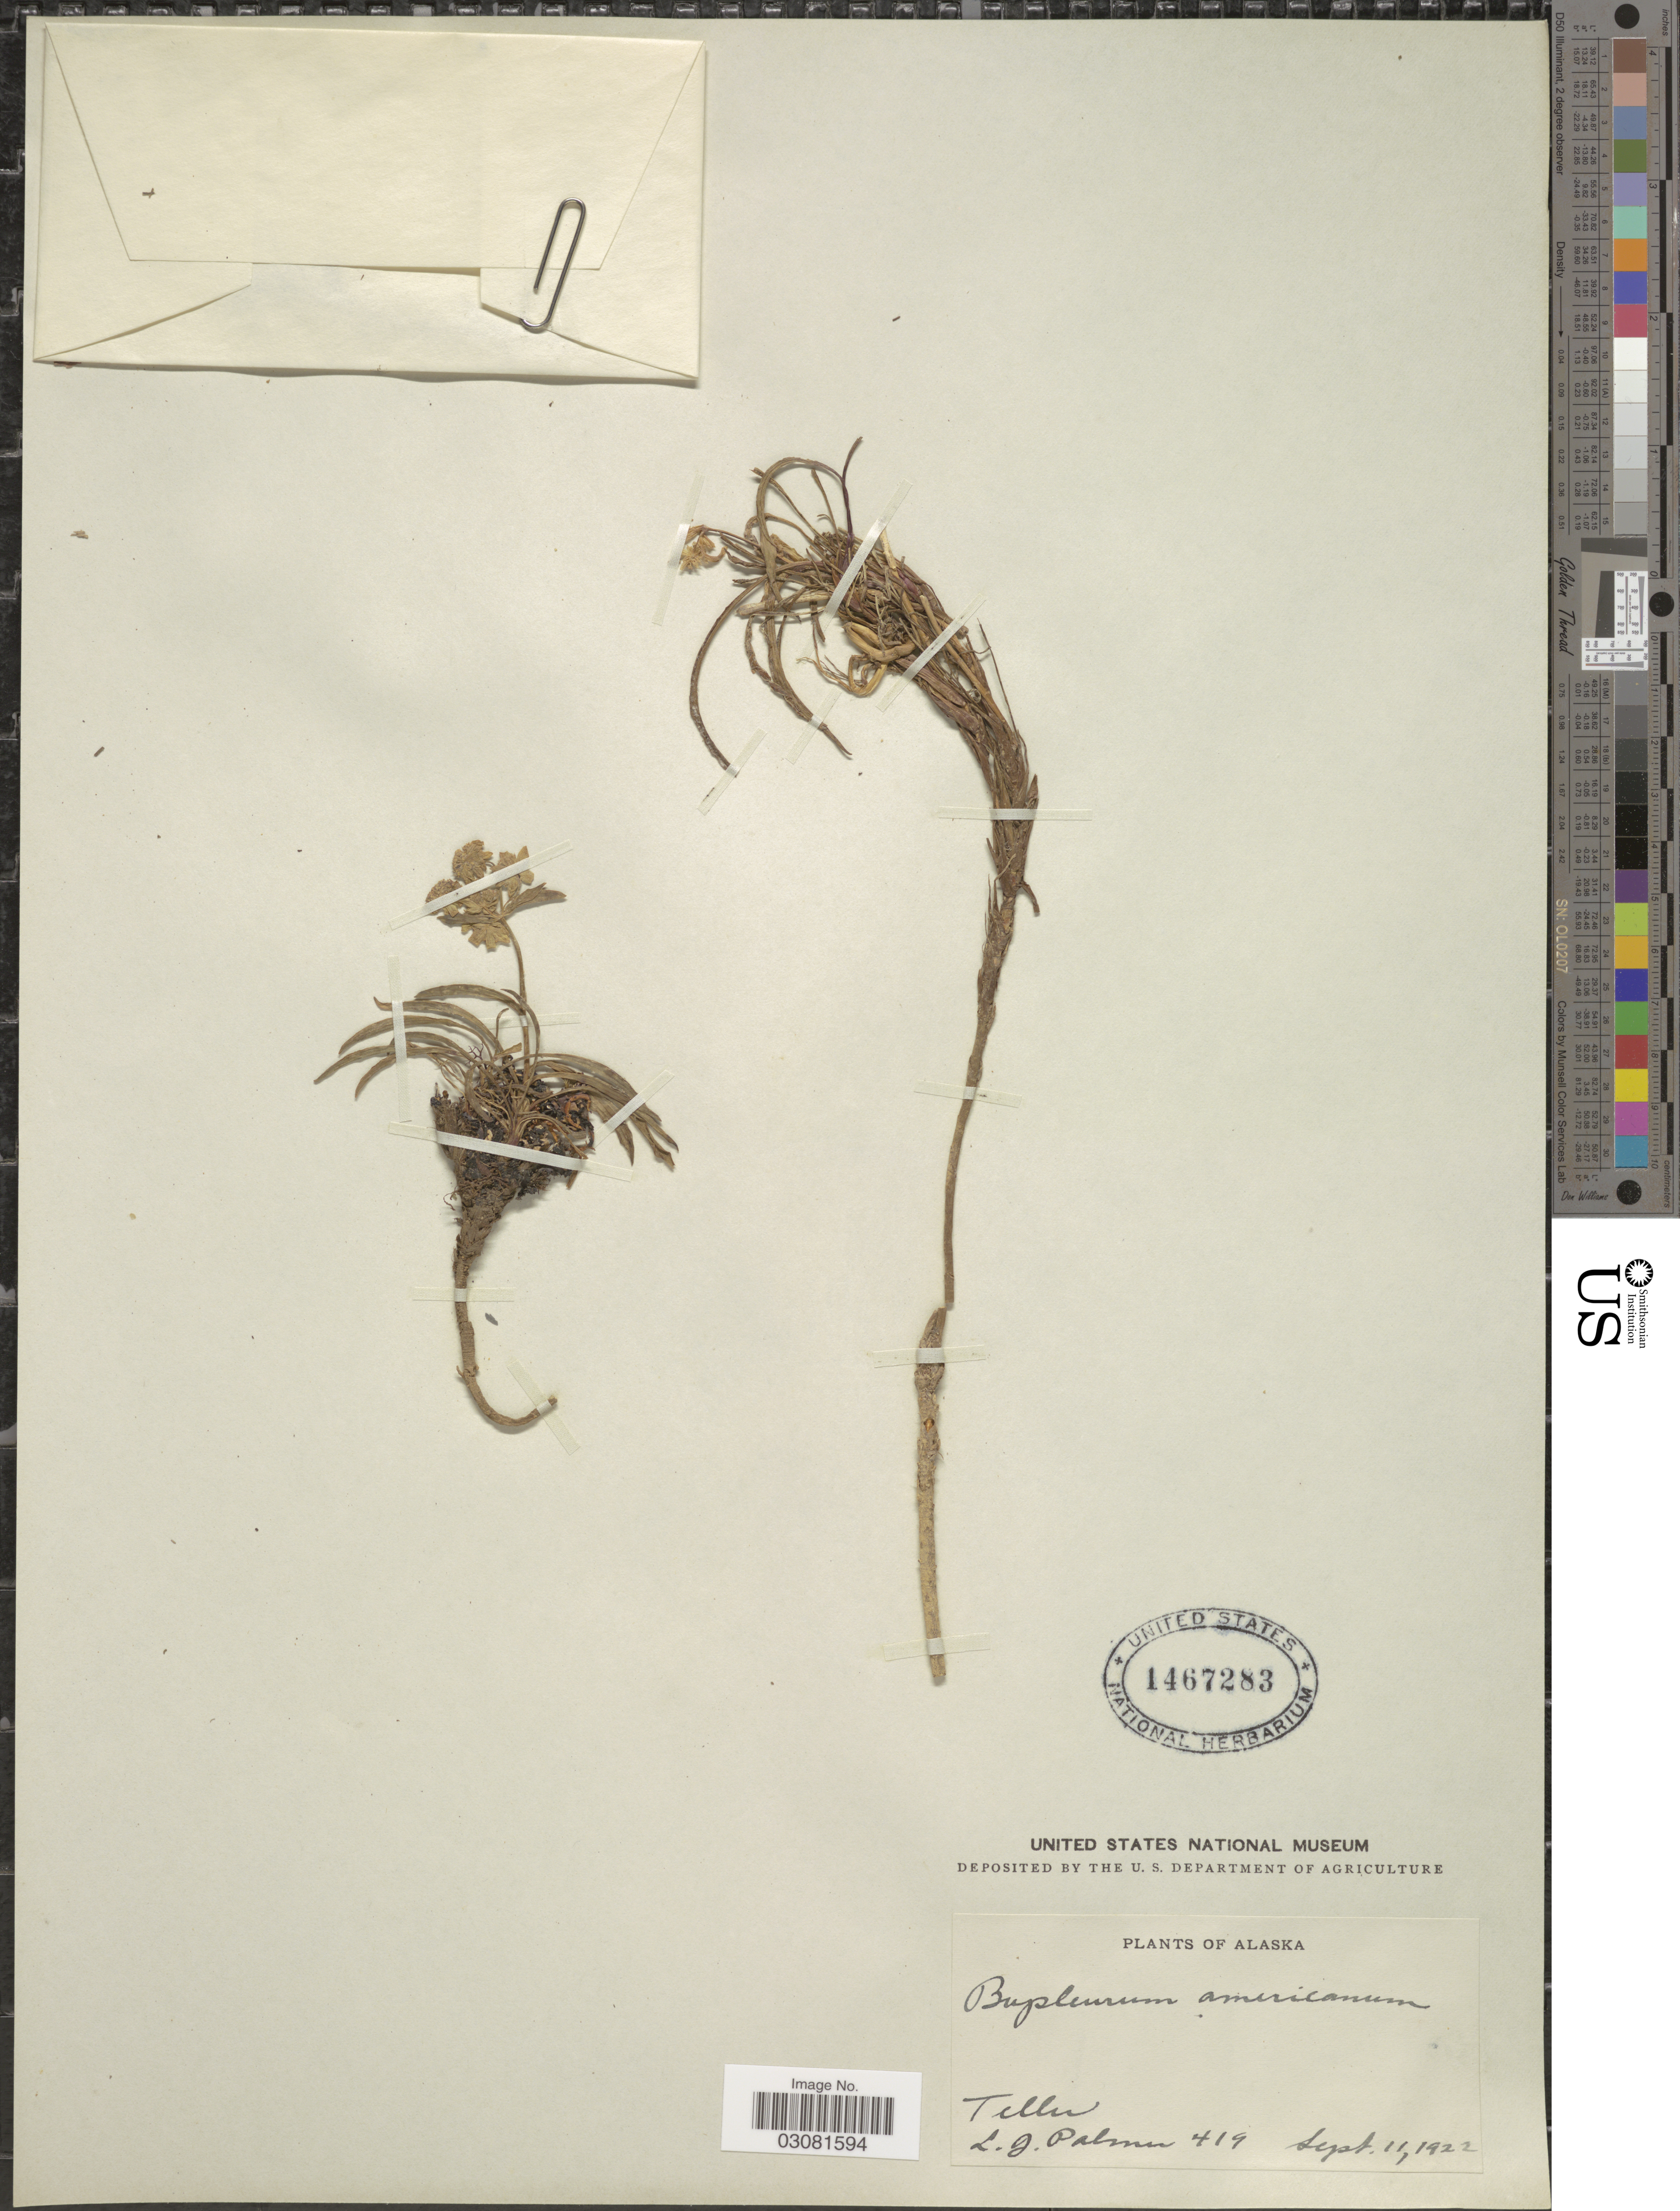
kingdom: Plantae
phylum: Tracheophyta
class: Magnoliopsida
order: Apiales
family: Apiaceae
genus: Bupleurum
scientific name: Bupleurum americanum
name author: J.M. Coult. & Rose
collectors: L. J. Palmer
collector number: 419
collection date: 1922-09-11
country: United States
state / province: Alaska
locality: Teller.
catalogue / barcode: US 1467283